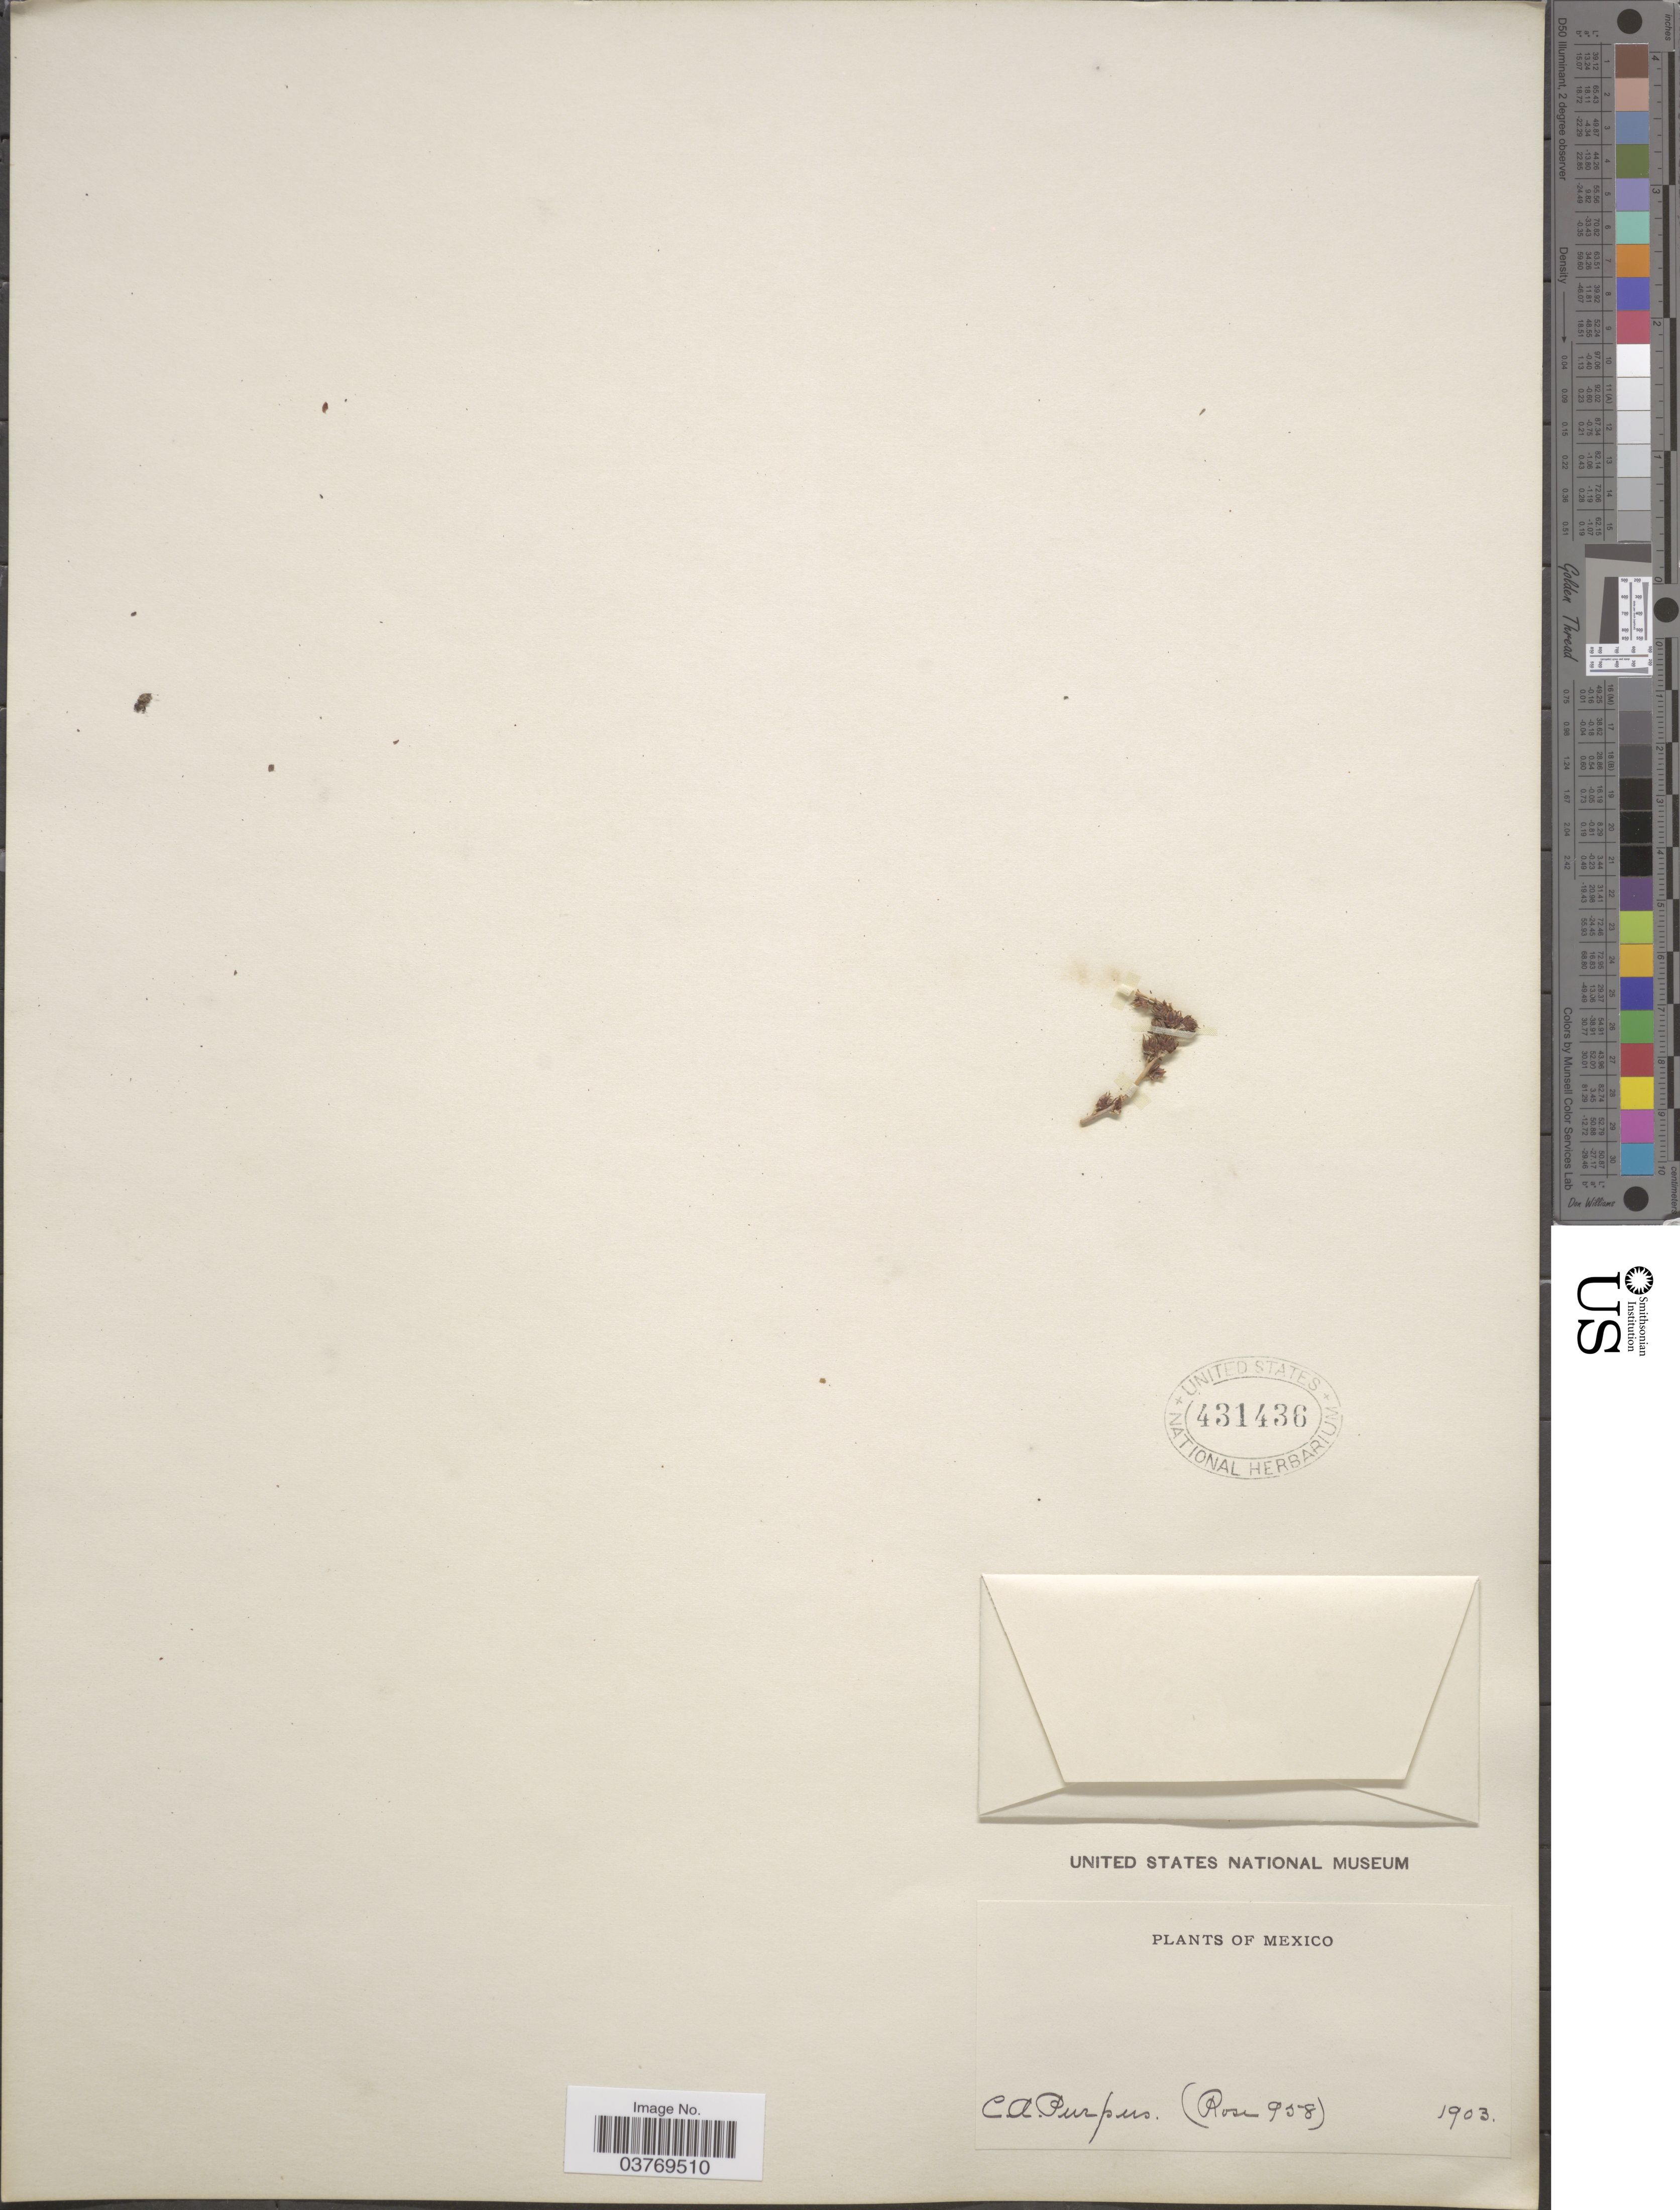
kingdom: Plantae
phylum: Tracheophyta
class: Magnoliopsida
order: Saxifragales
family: Crassulaceae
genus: Sedum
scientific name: Sedum sp.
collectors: C. A. Purpus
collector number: Rose958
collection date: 1903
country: Mexico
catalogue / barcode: US 431436